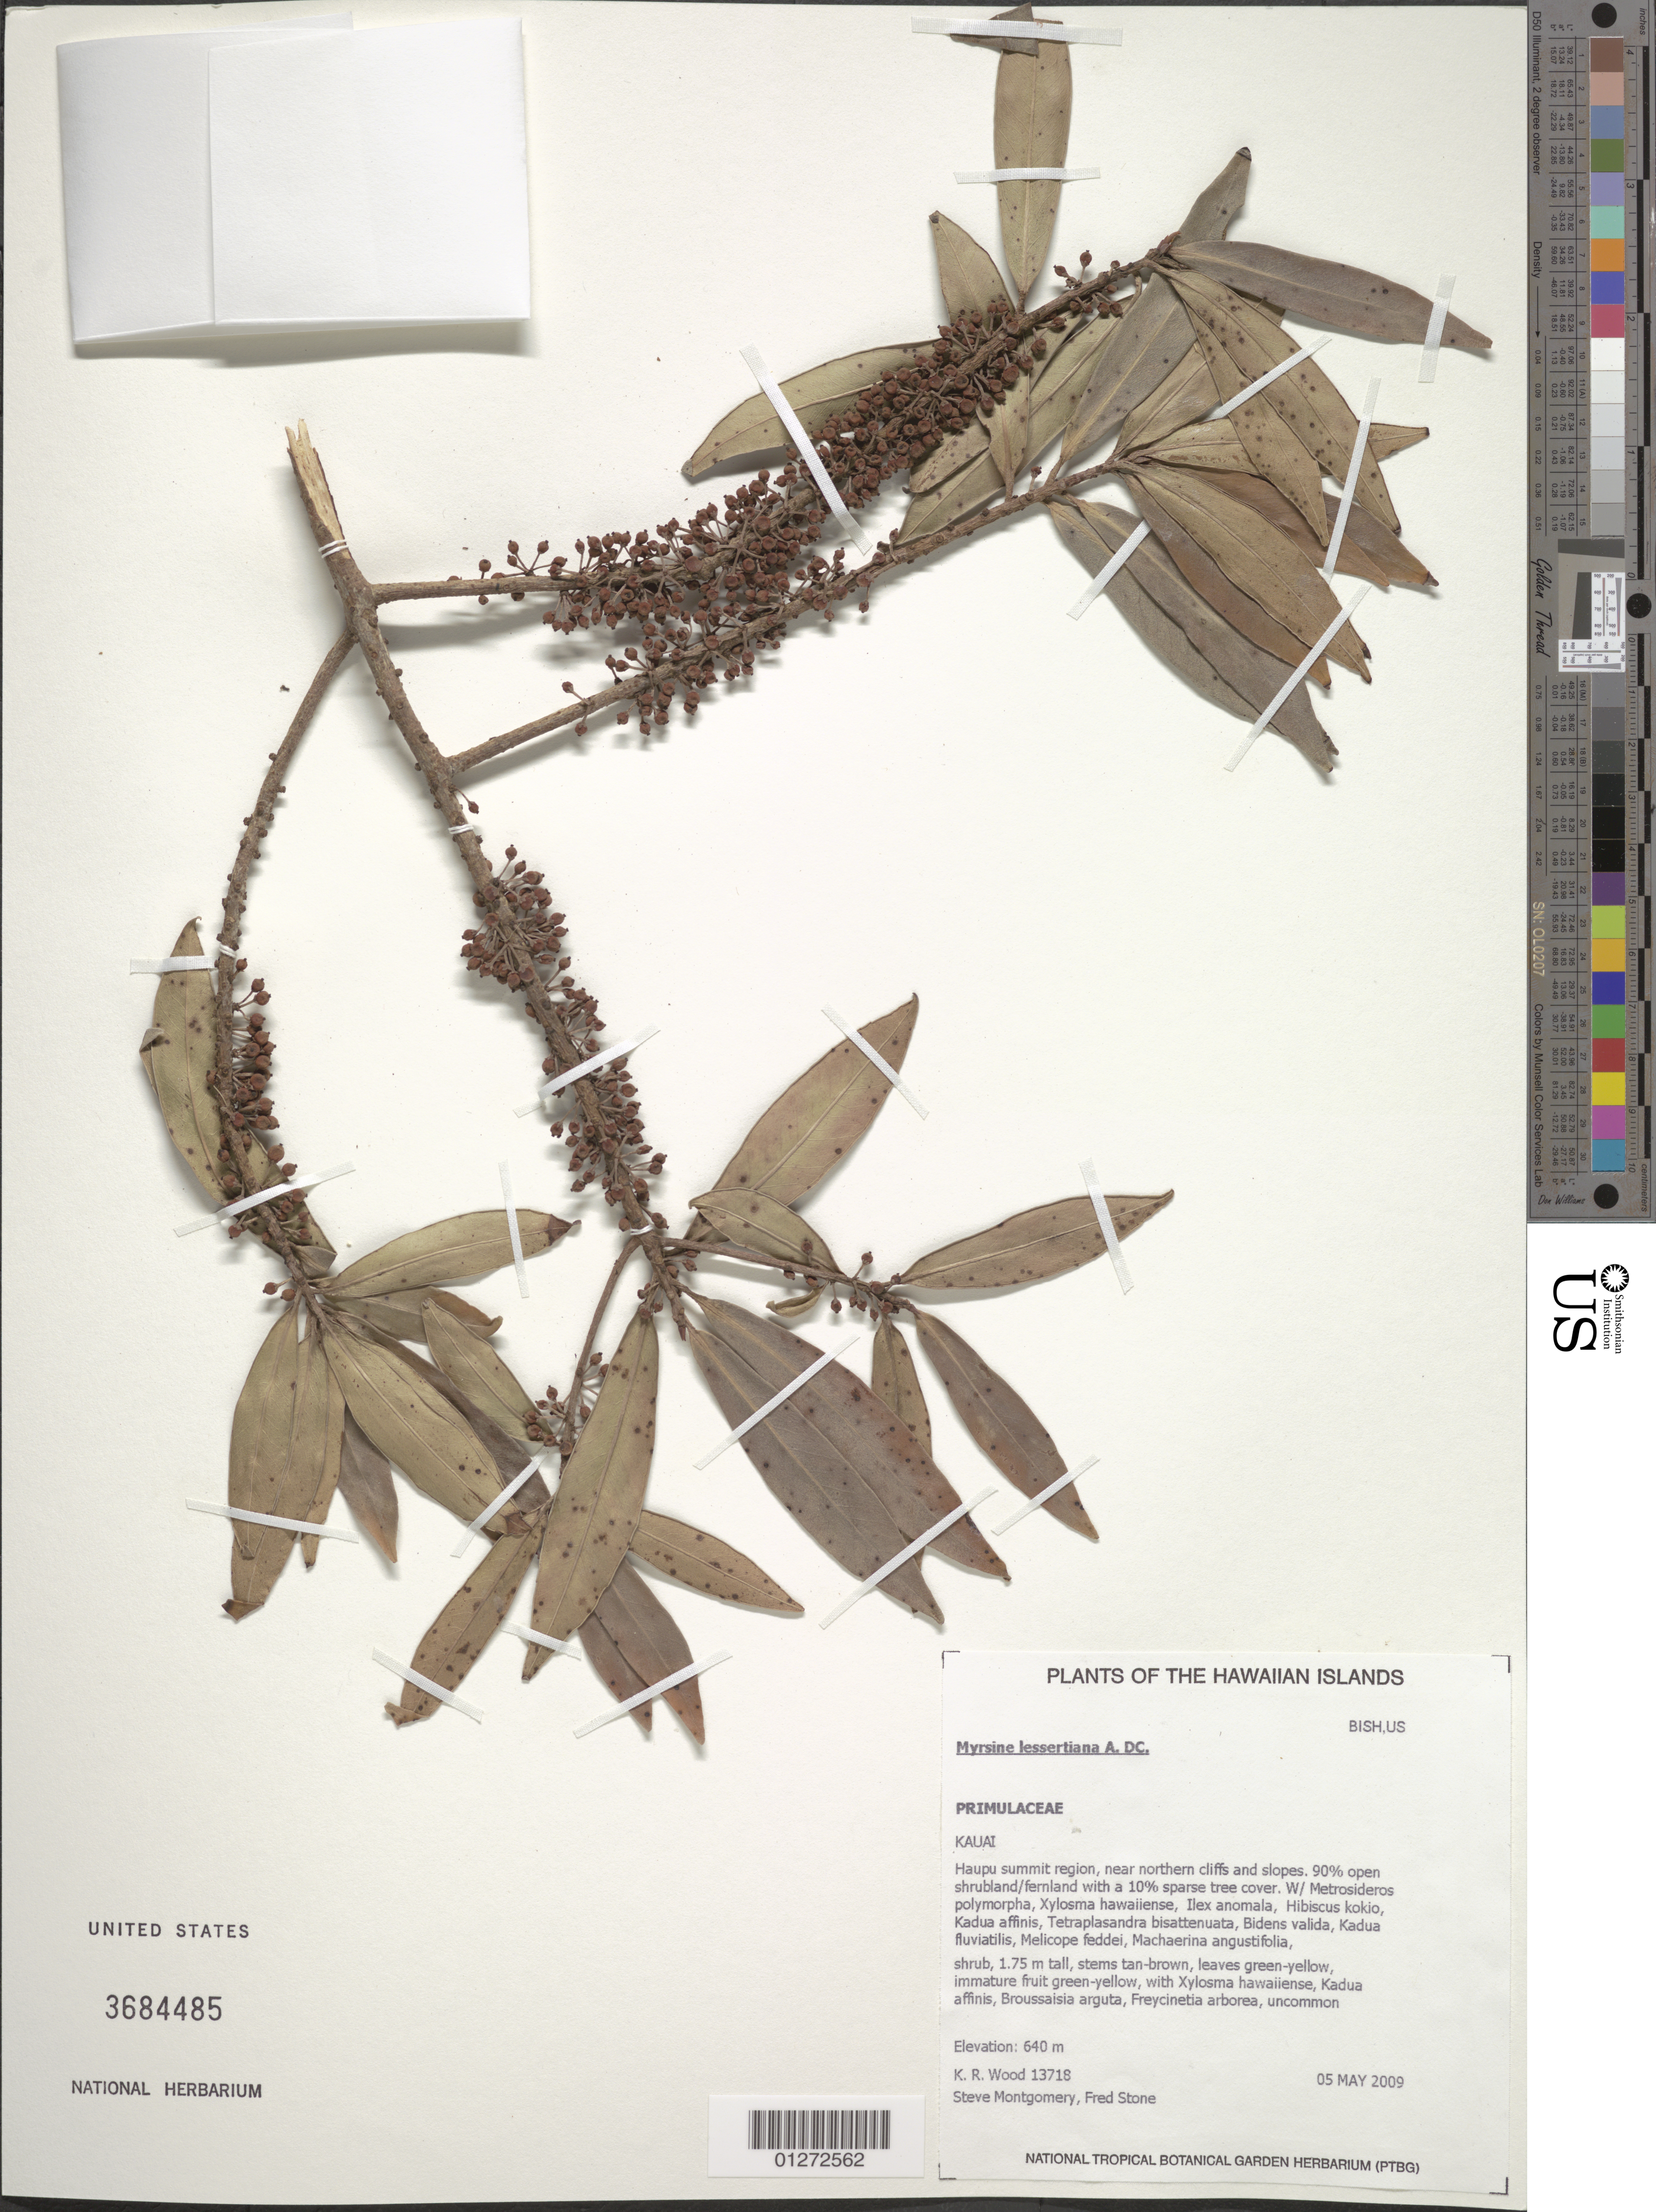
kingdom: Plantae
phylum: Tracheophyta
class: Magnoliopsida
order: Ericales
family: Primulaceae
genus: Myrsine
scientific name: Myrsine lessertiana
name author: A. DC.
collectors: K. R. Wood, S. Montgomery & F. Stone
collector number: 13718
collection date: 2009-05-05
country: United States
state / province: Hawaii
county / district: Kaui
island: Kaua'i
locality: Haupu summit region, near northern cliffs and slopes.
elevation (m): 640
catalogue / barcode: US 3684485